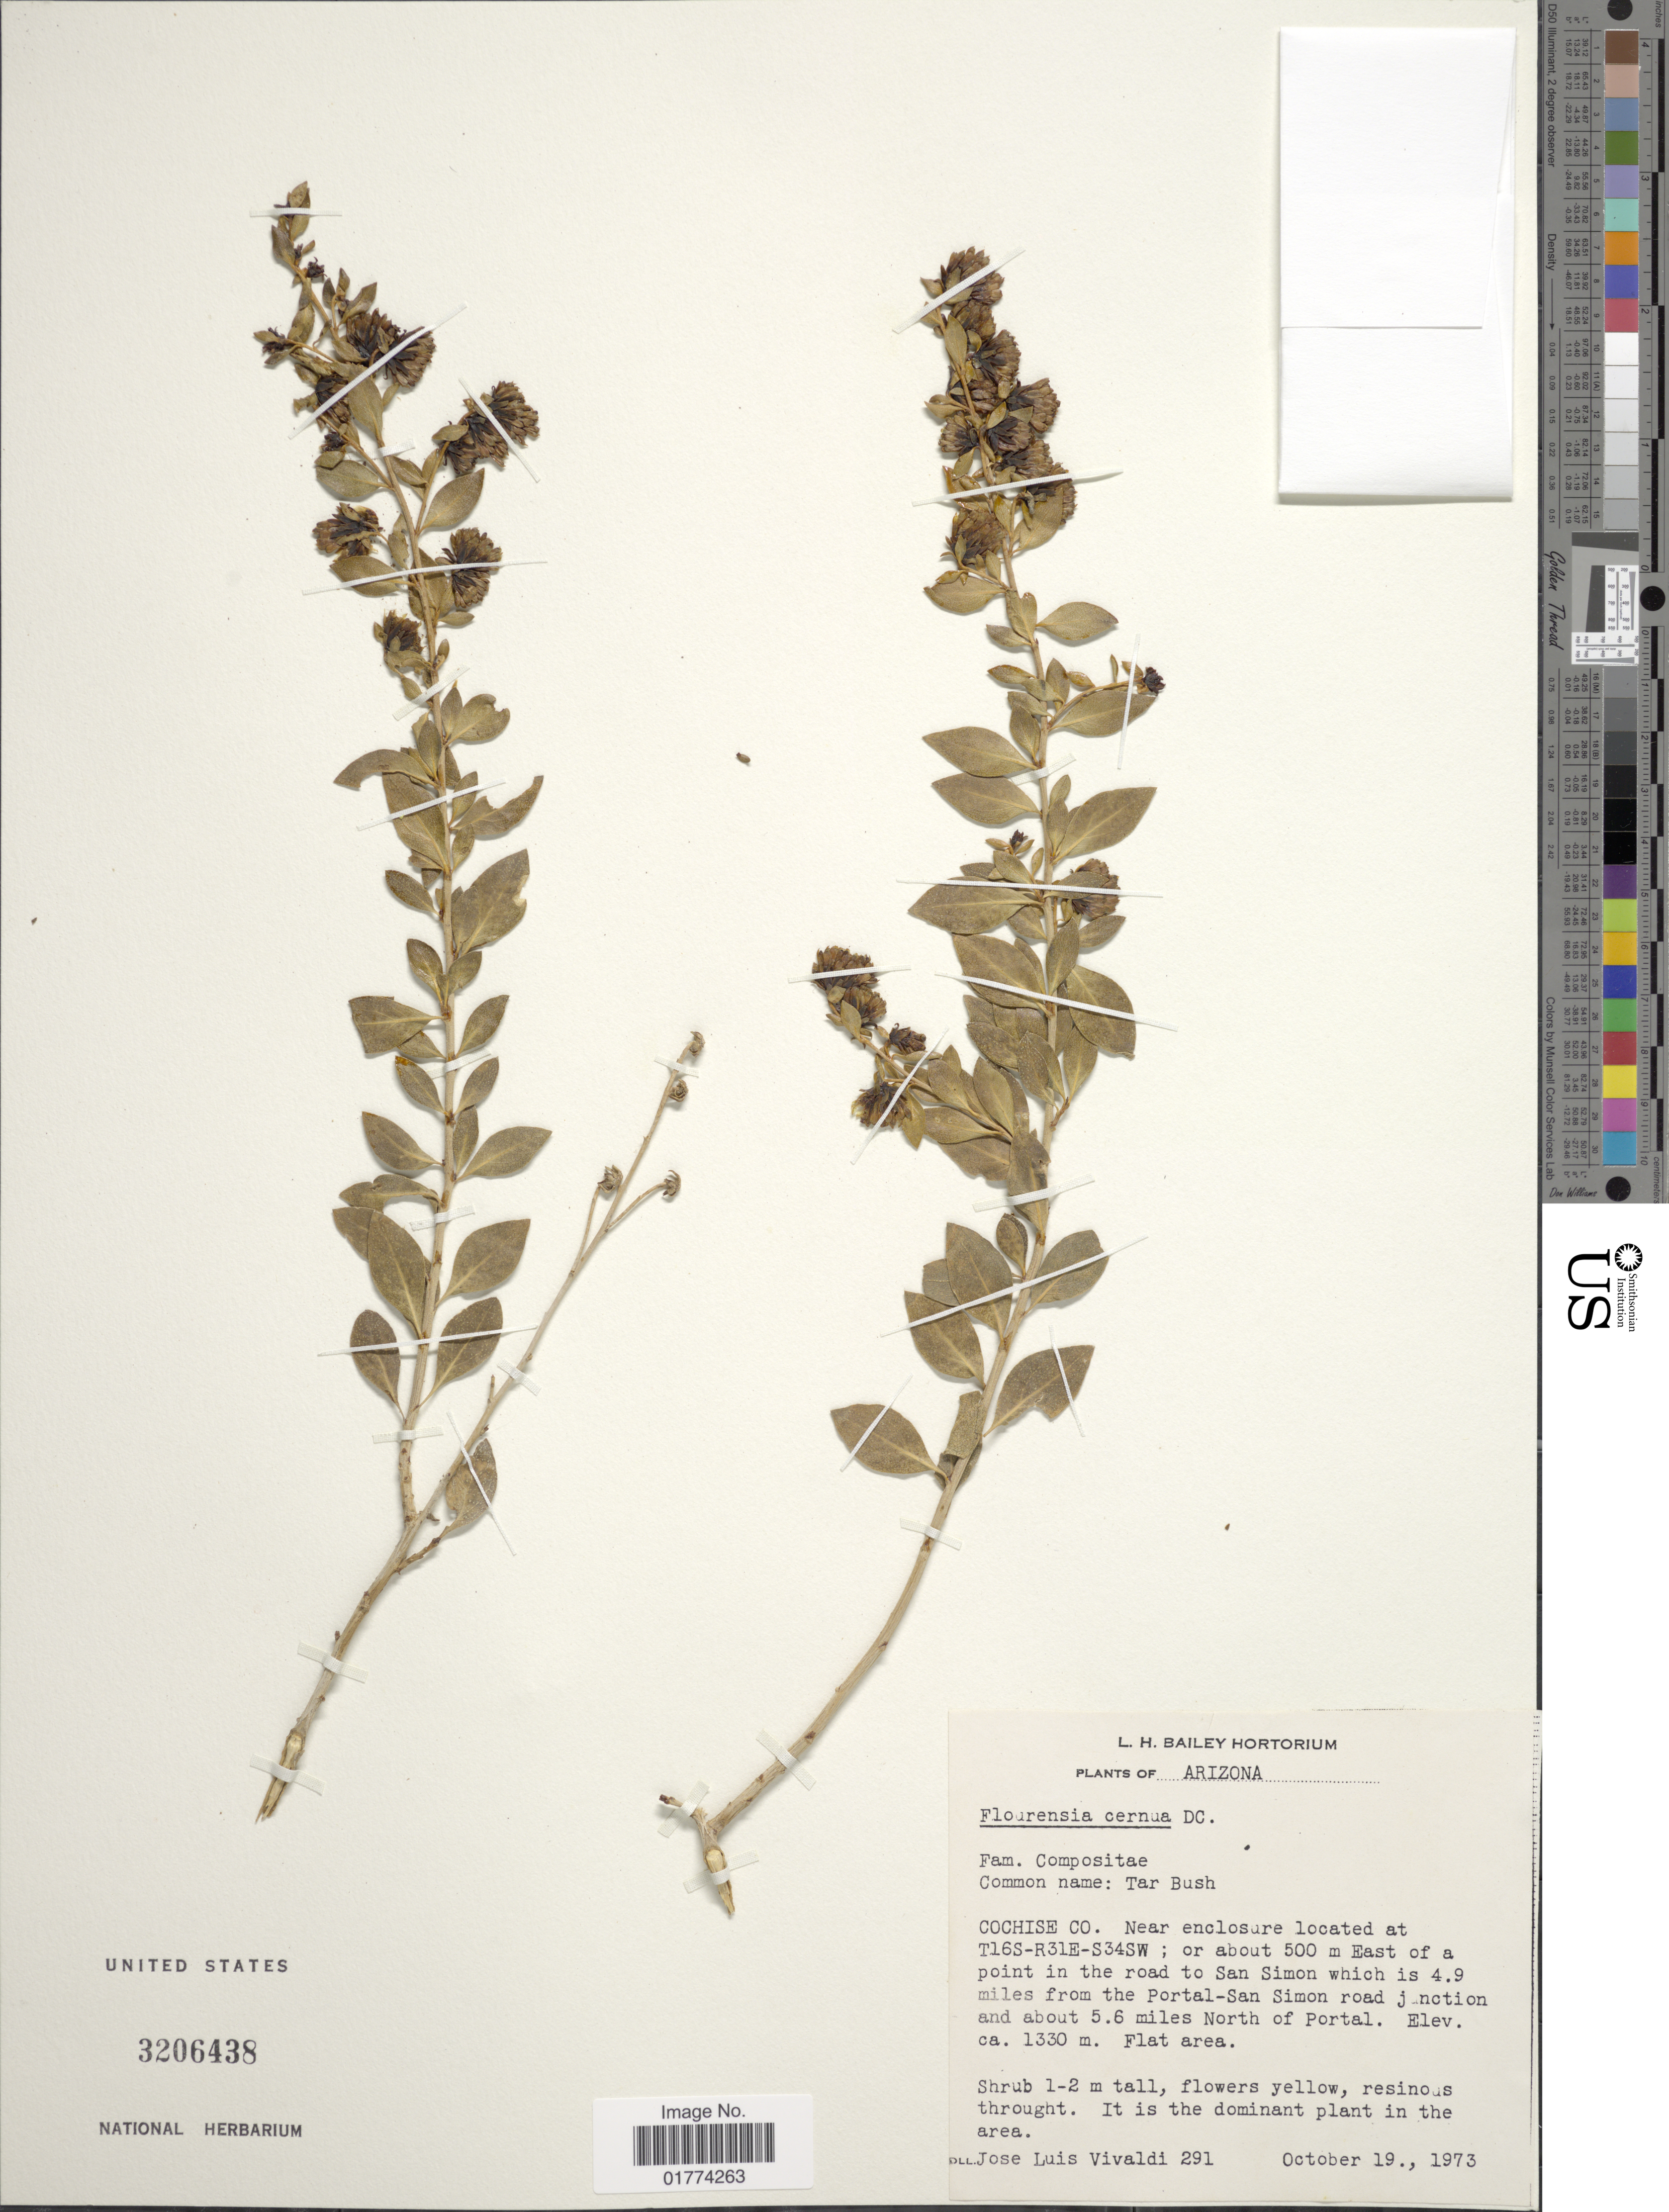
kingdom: Plantae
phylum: Tracheophyta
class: Magnoliopsida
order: Asterales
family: Asteraceae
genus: Flourensia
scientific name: Flourensia cernua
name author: DC.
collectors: J. L. Vivaldi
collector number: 291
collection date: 1973-10-19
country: United States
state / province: Arizona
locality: Cochise Co. Near enclosure located at T16S-R31E-S34SW; or about 500 m East of a point in the road to San Simon which is 4.9 miles from the Portal-San Simon Road junction and about 5.6 miles North of Portal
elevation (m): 1330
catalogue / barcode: US 3206438